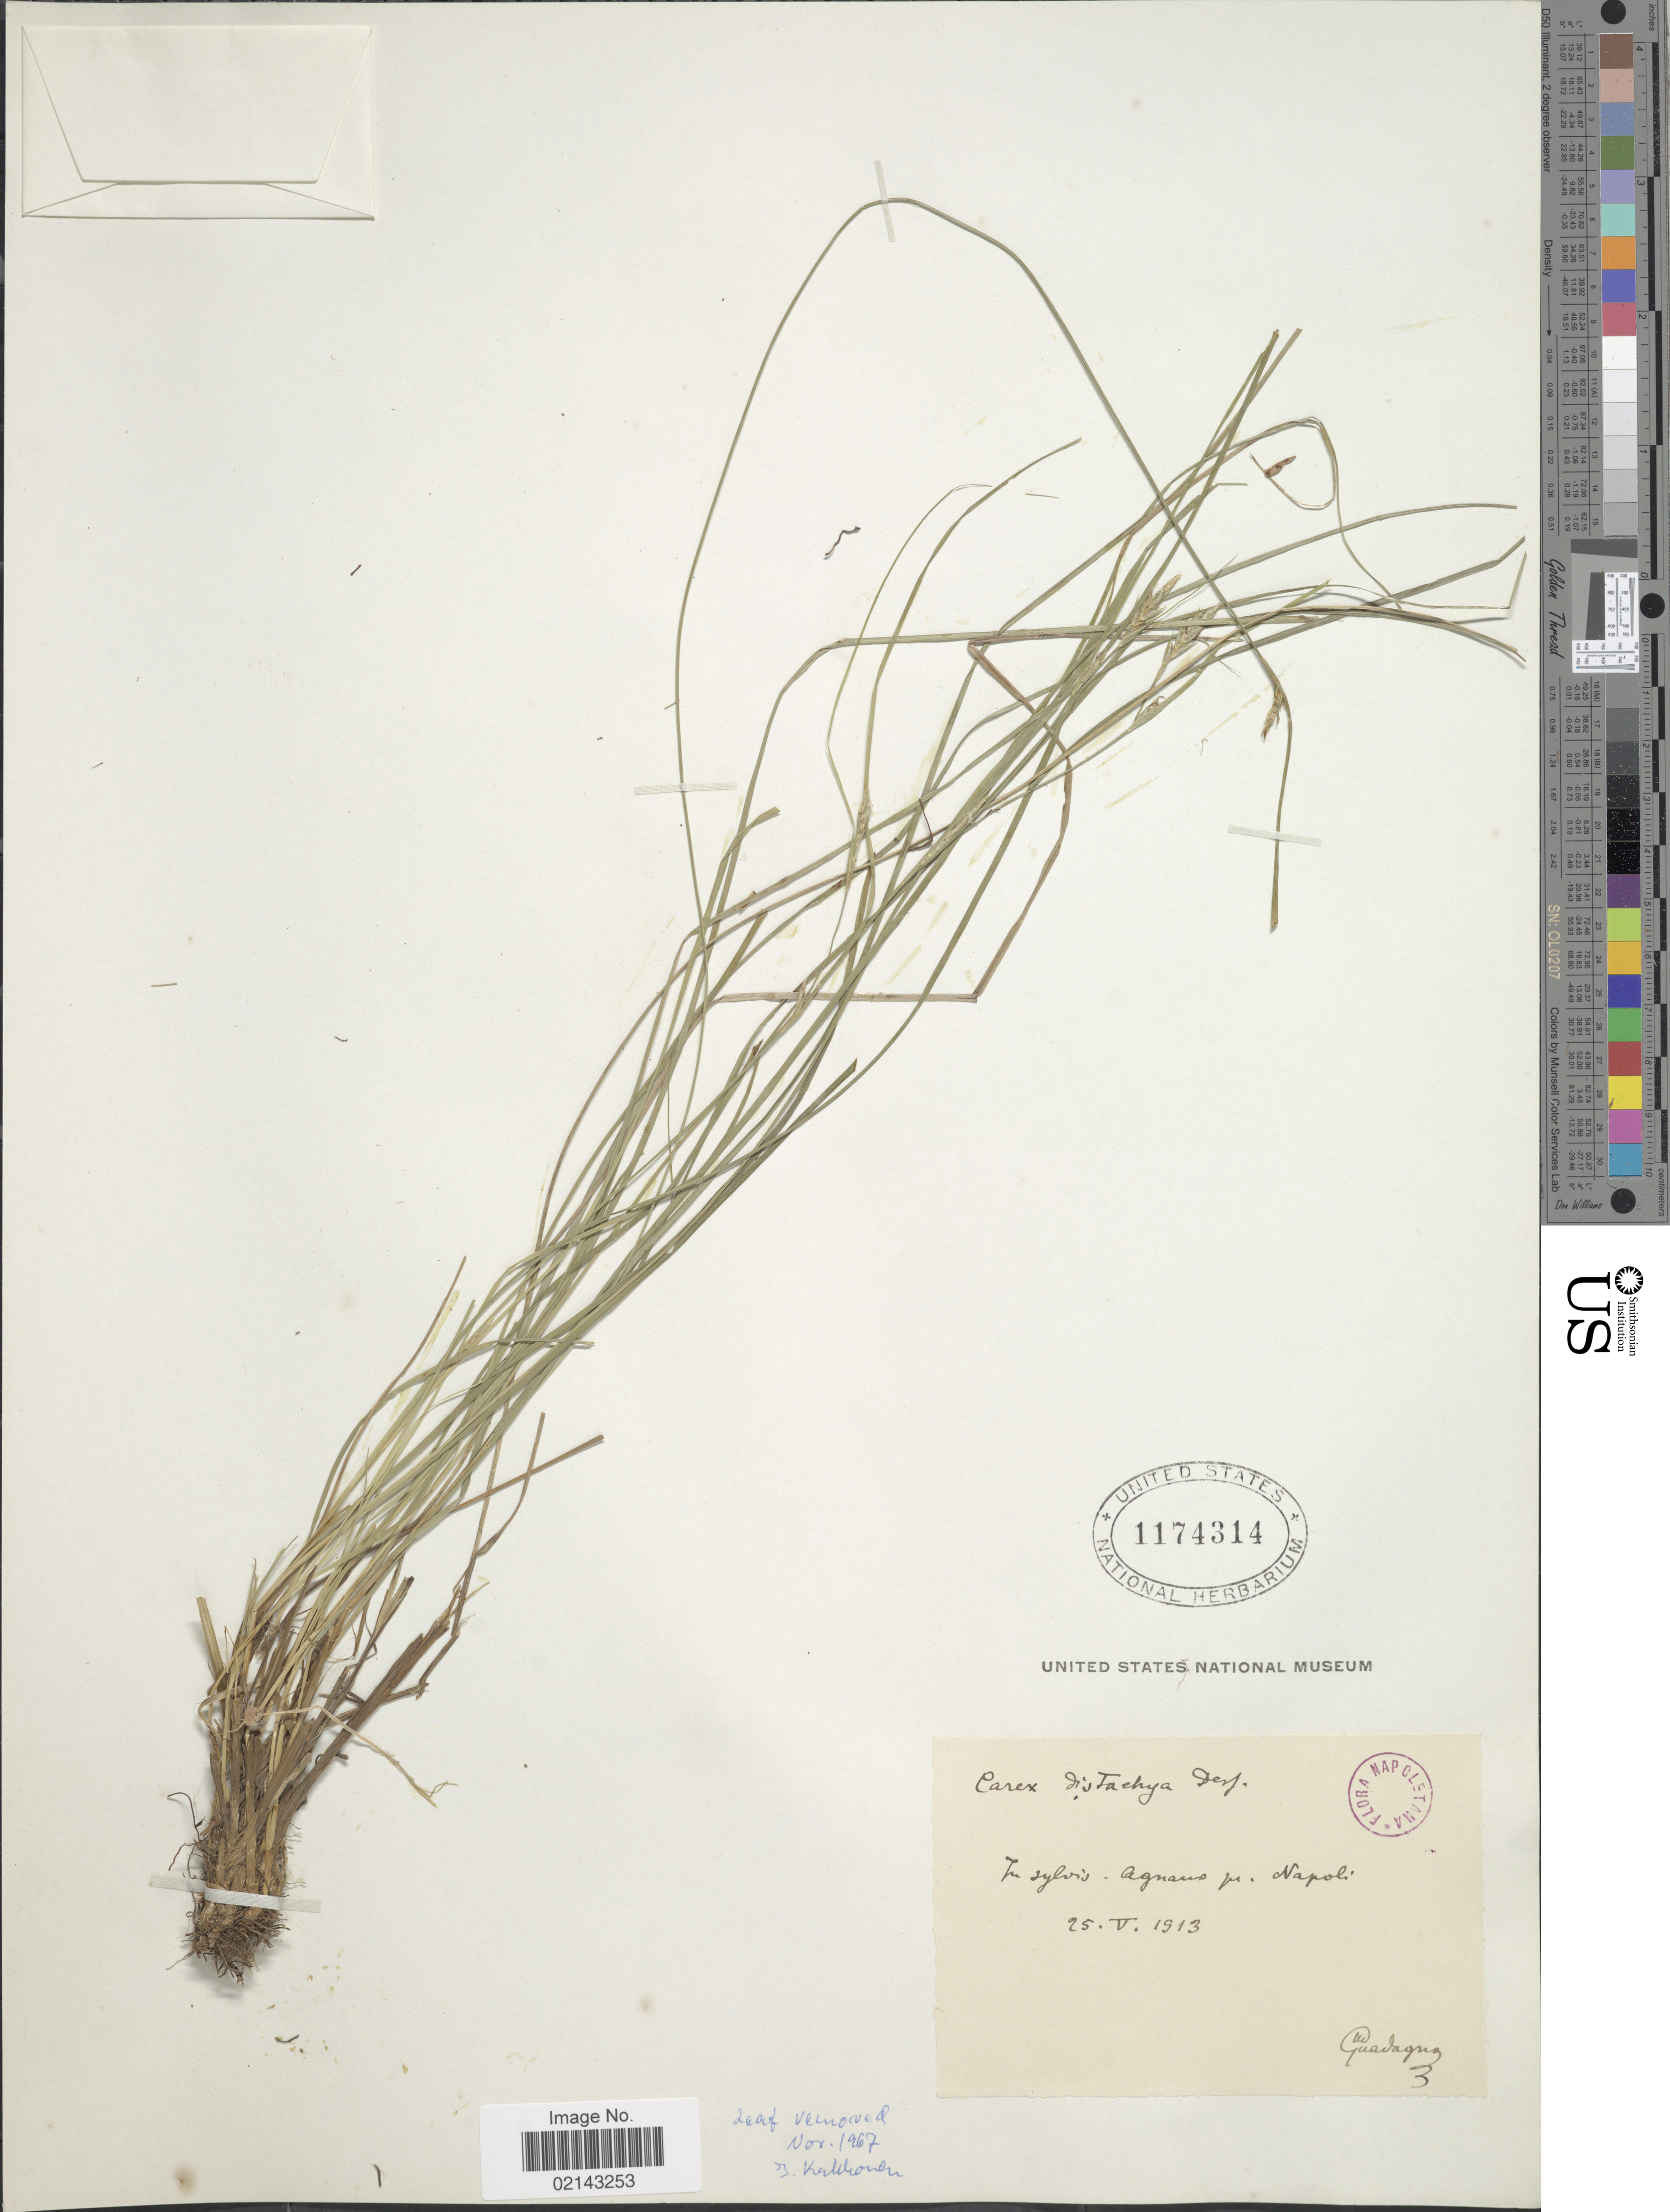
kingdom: Plantae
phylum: Tracheophyta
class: Liliopsida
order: Poales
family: Cyperaceae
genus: Carex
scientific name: Carex distachya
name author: Desf.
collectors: Guadagno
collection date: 1913-05-25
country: Italy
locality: In sylvis Agnaus pr Napoli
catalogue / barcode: US 1174314